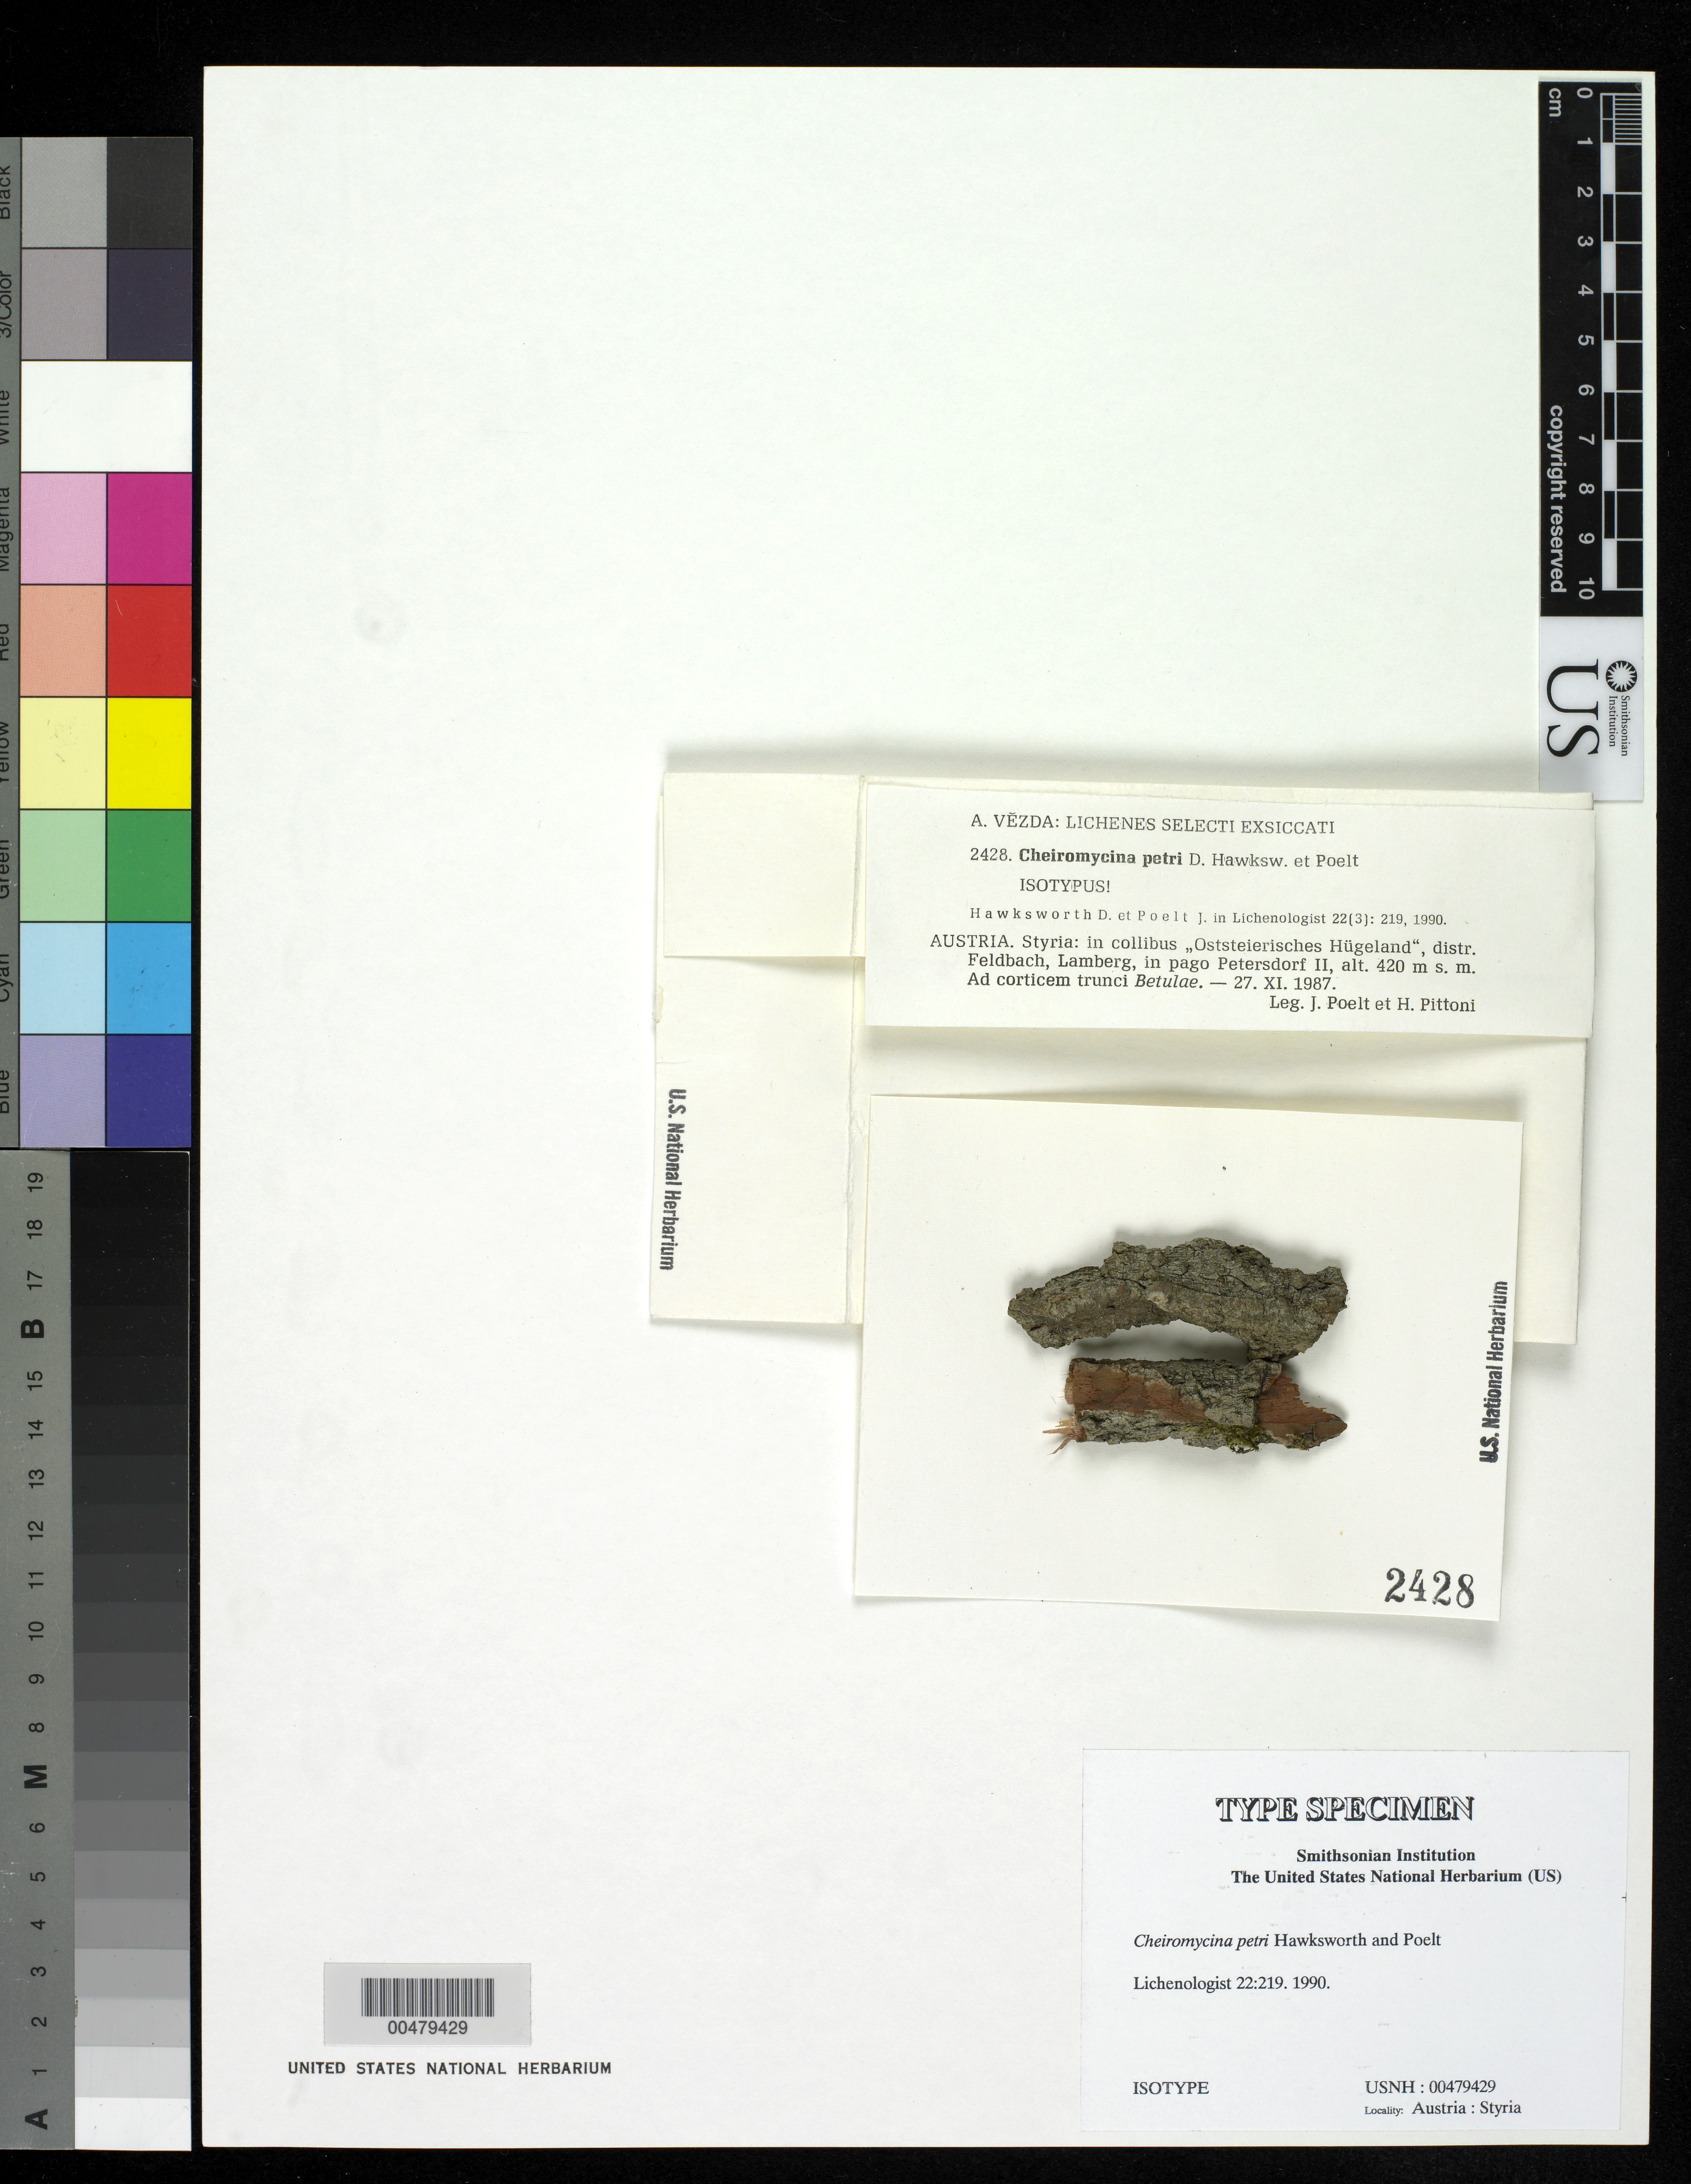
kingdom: Fungi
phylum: Ascomycota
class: Lecanoromycetes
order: Lecanorales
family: Malmideaceae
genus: Cheiromycina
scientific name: Cheiromycina petri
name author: D.Hawksw. & Poelt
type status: Isotype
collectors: J. Poelt & H. Pittono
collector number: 2428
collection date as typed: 27 Nov 1987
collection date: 1987-11-27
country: Austria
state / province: Steiermark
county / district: Feldbach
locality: Lamberg, in pago Petersdorf II. [Lamberg, in village or country district of Petersdorf II.]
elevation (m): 420